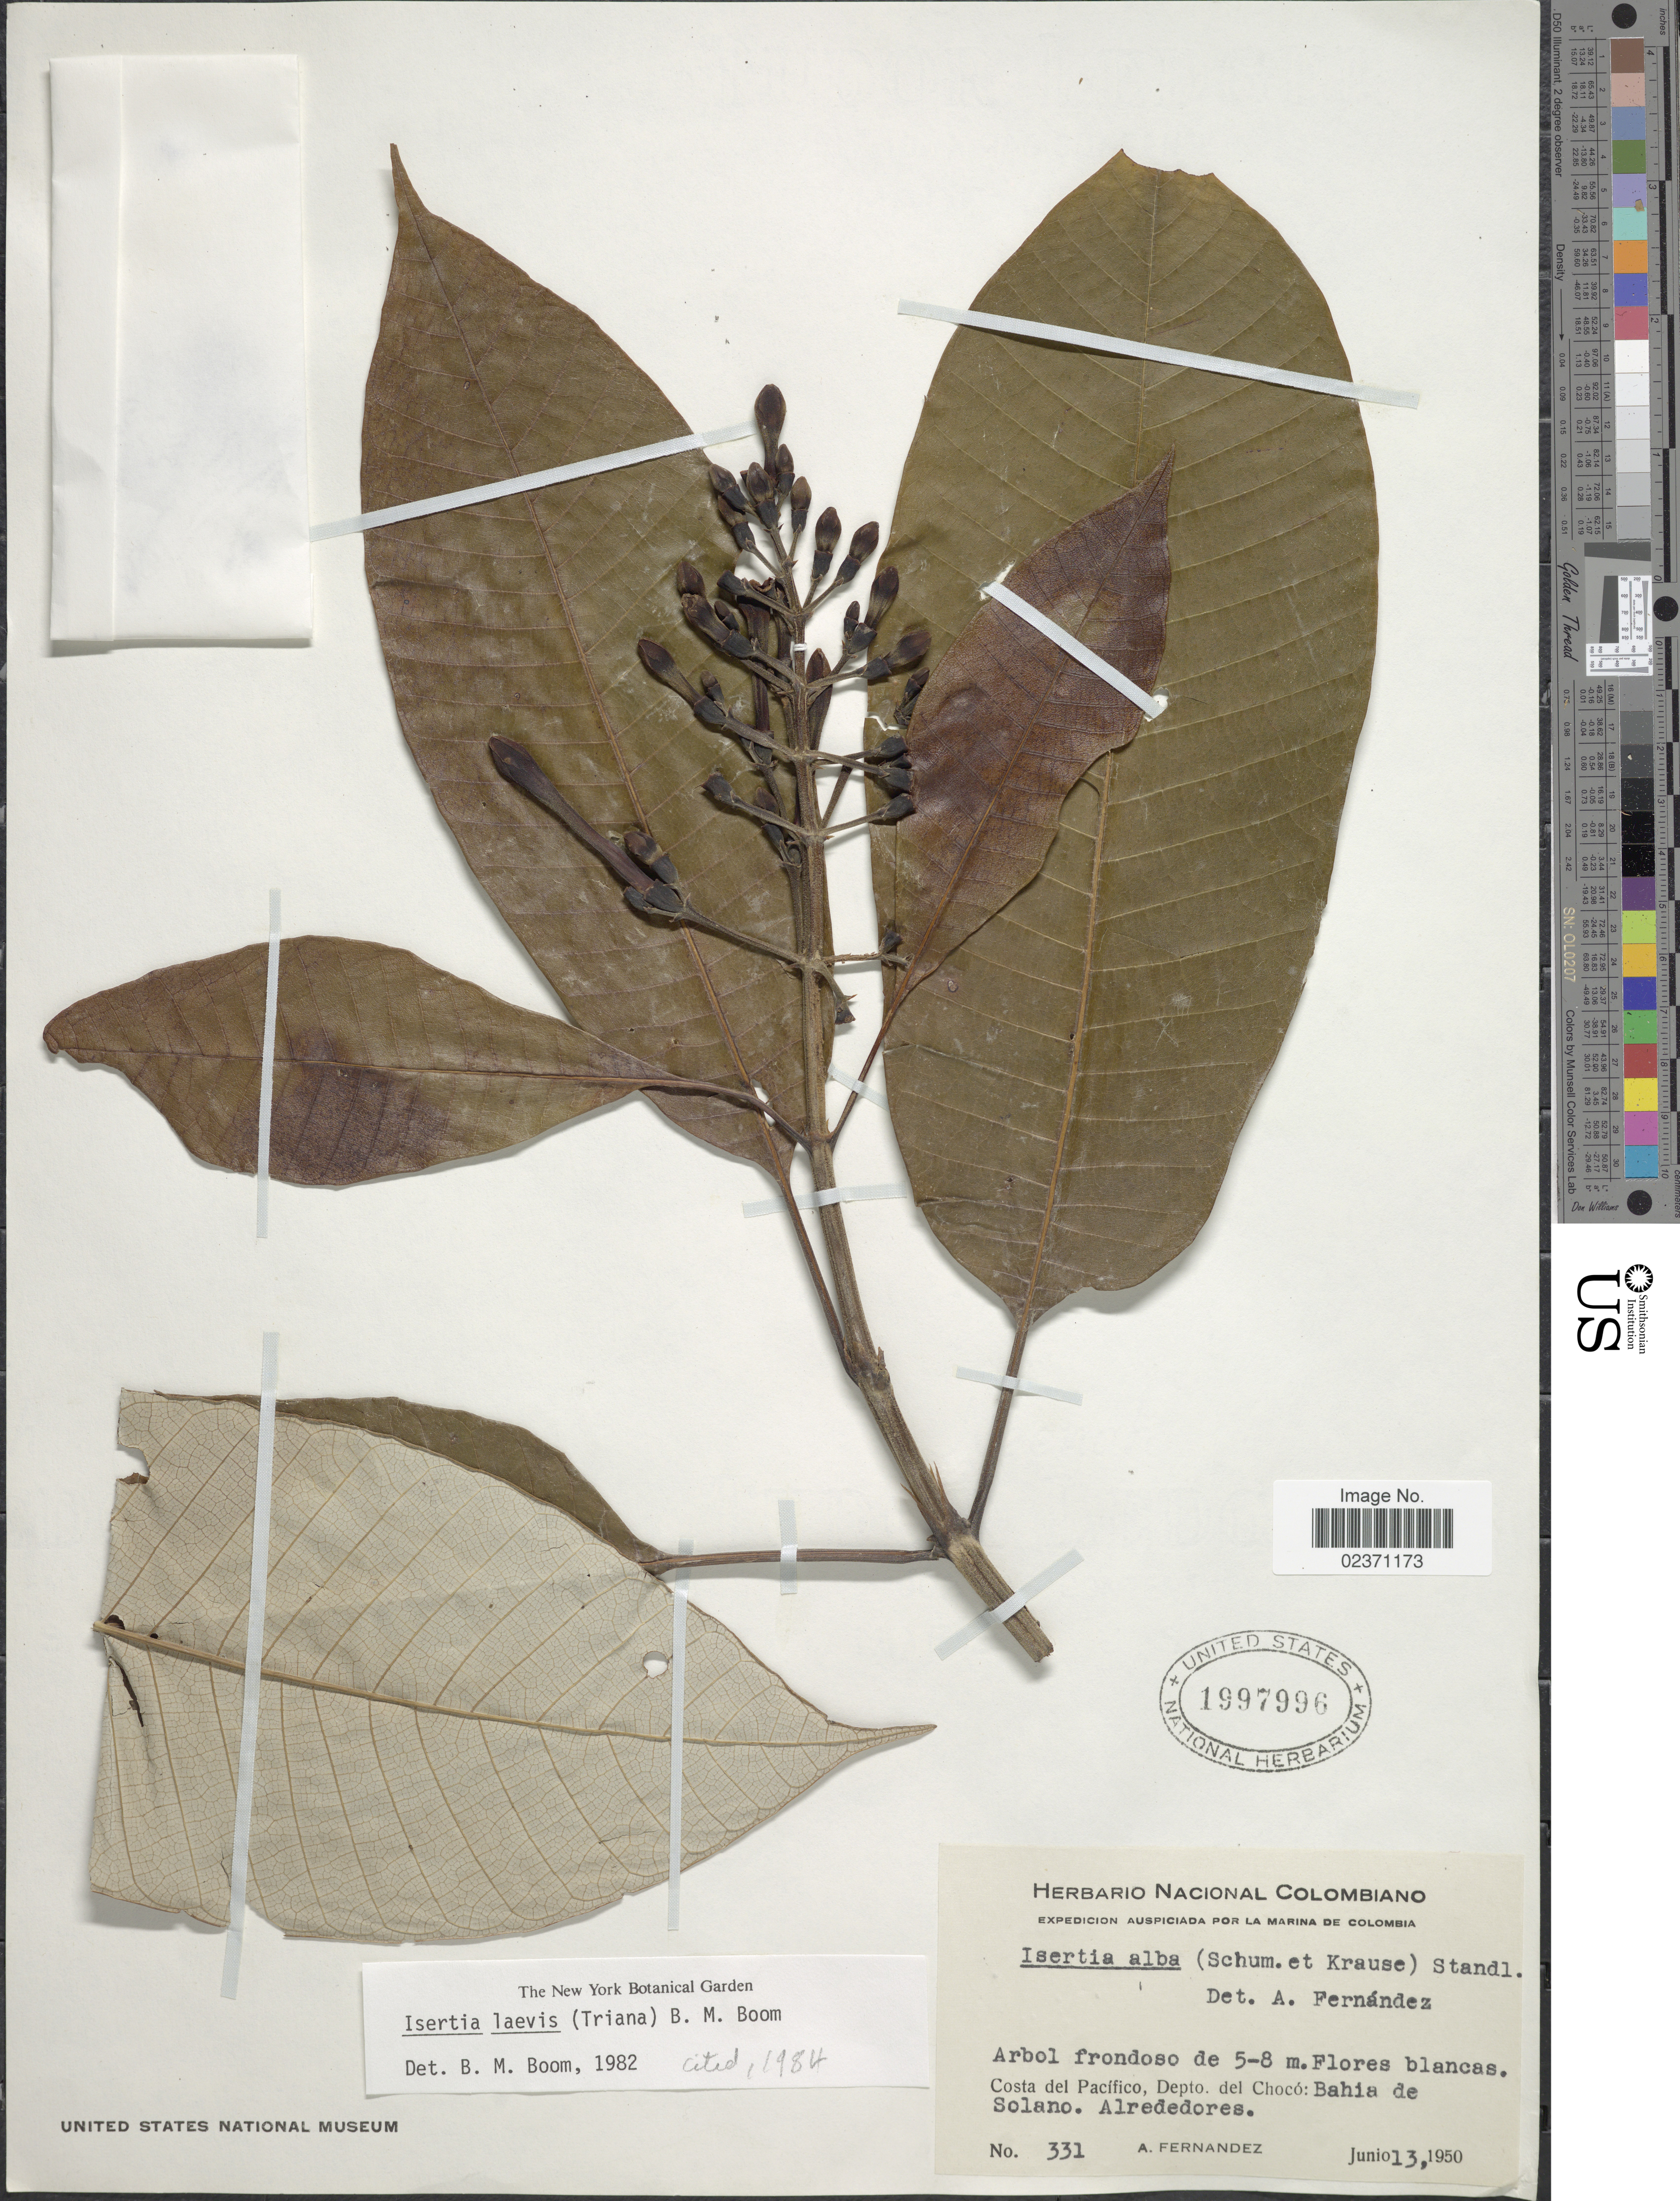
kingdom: Plantae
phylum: Tracheophyta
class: Magnoliopsida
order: Gentianales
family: Rubiaceae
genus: Isertia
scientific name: Isertia laevis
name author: (Triana) B.M. Boom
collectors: A. Fernandez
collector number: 331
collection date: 1950-06-13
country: Colombia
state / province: Chocó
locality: Costa del Pacifico, Depto. del Choco: Bahia de Solano. Alrededores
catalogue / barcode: US 1997996